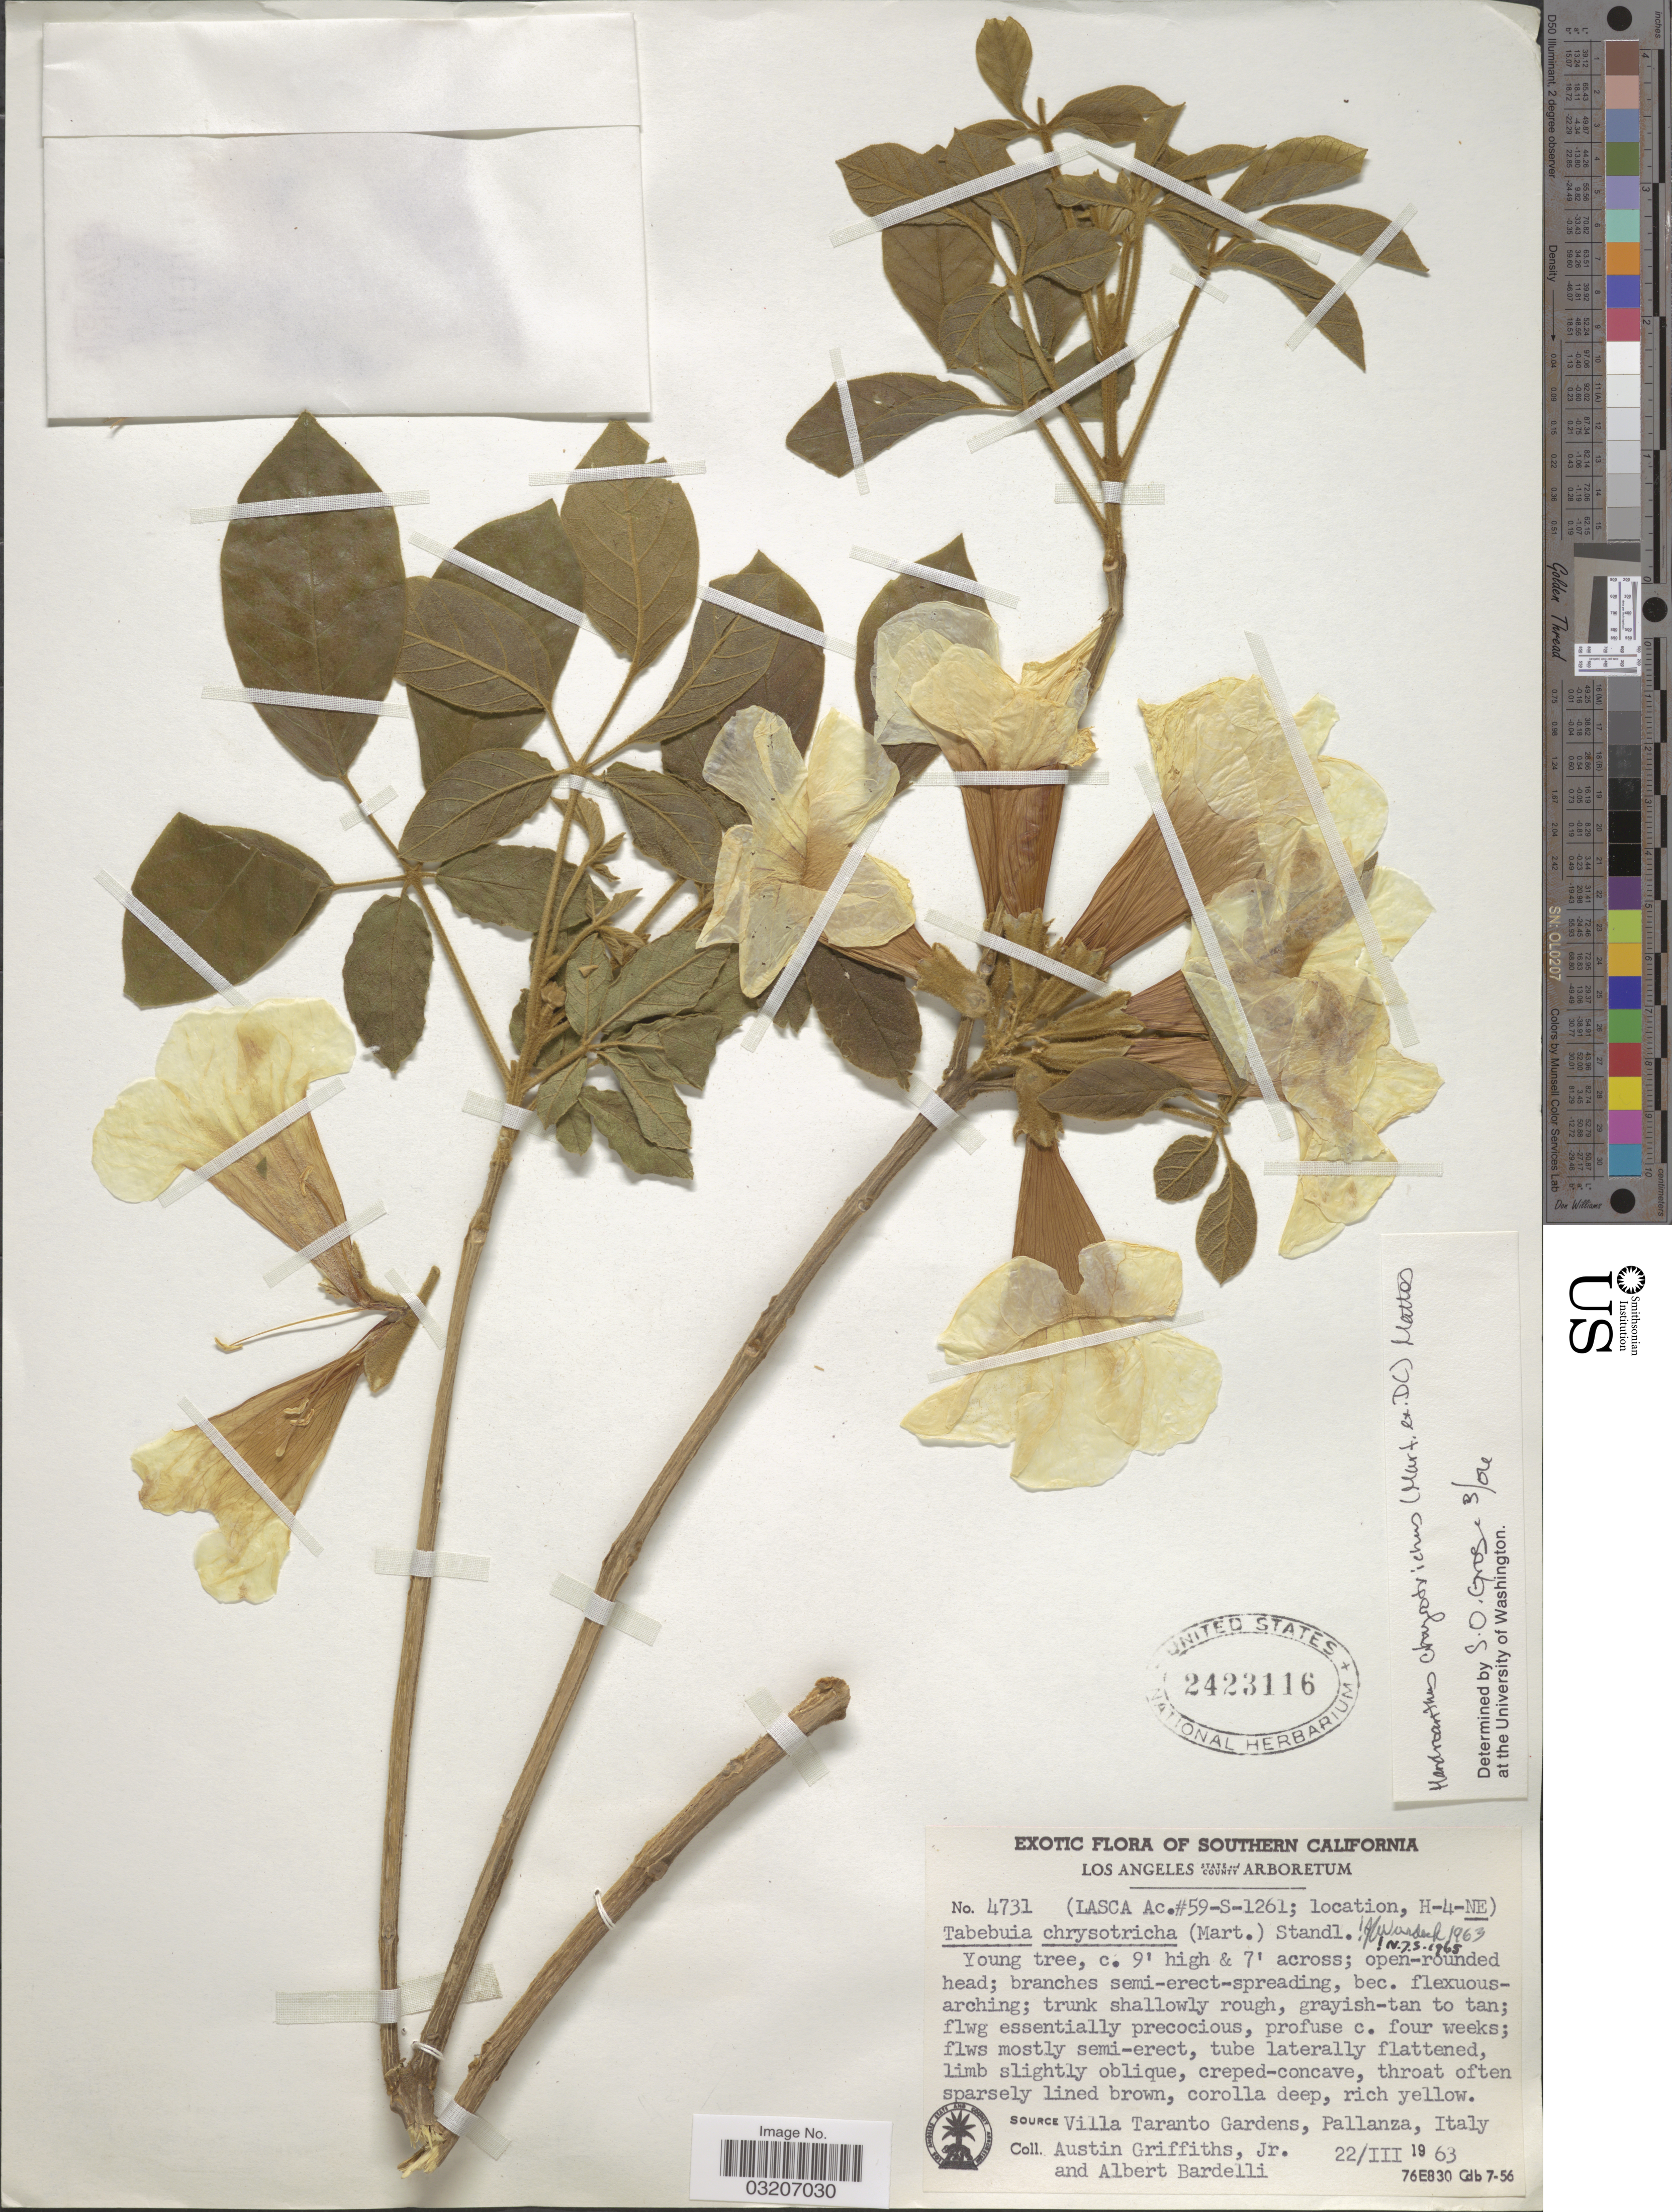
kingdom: Plantae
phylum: Tracheophyta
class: Magnoliopsida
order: Lamiales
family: Bignoniaceae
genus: Tabebuia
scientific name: Tabebuia chrysotricha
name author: (Mart. ex DC.) Standl.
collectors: A. Griffiths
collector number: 4731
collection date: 1963-03-22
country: United States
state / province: California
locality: Southern California.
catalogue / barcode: US 2423116